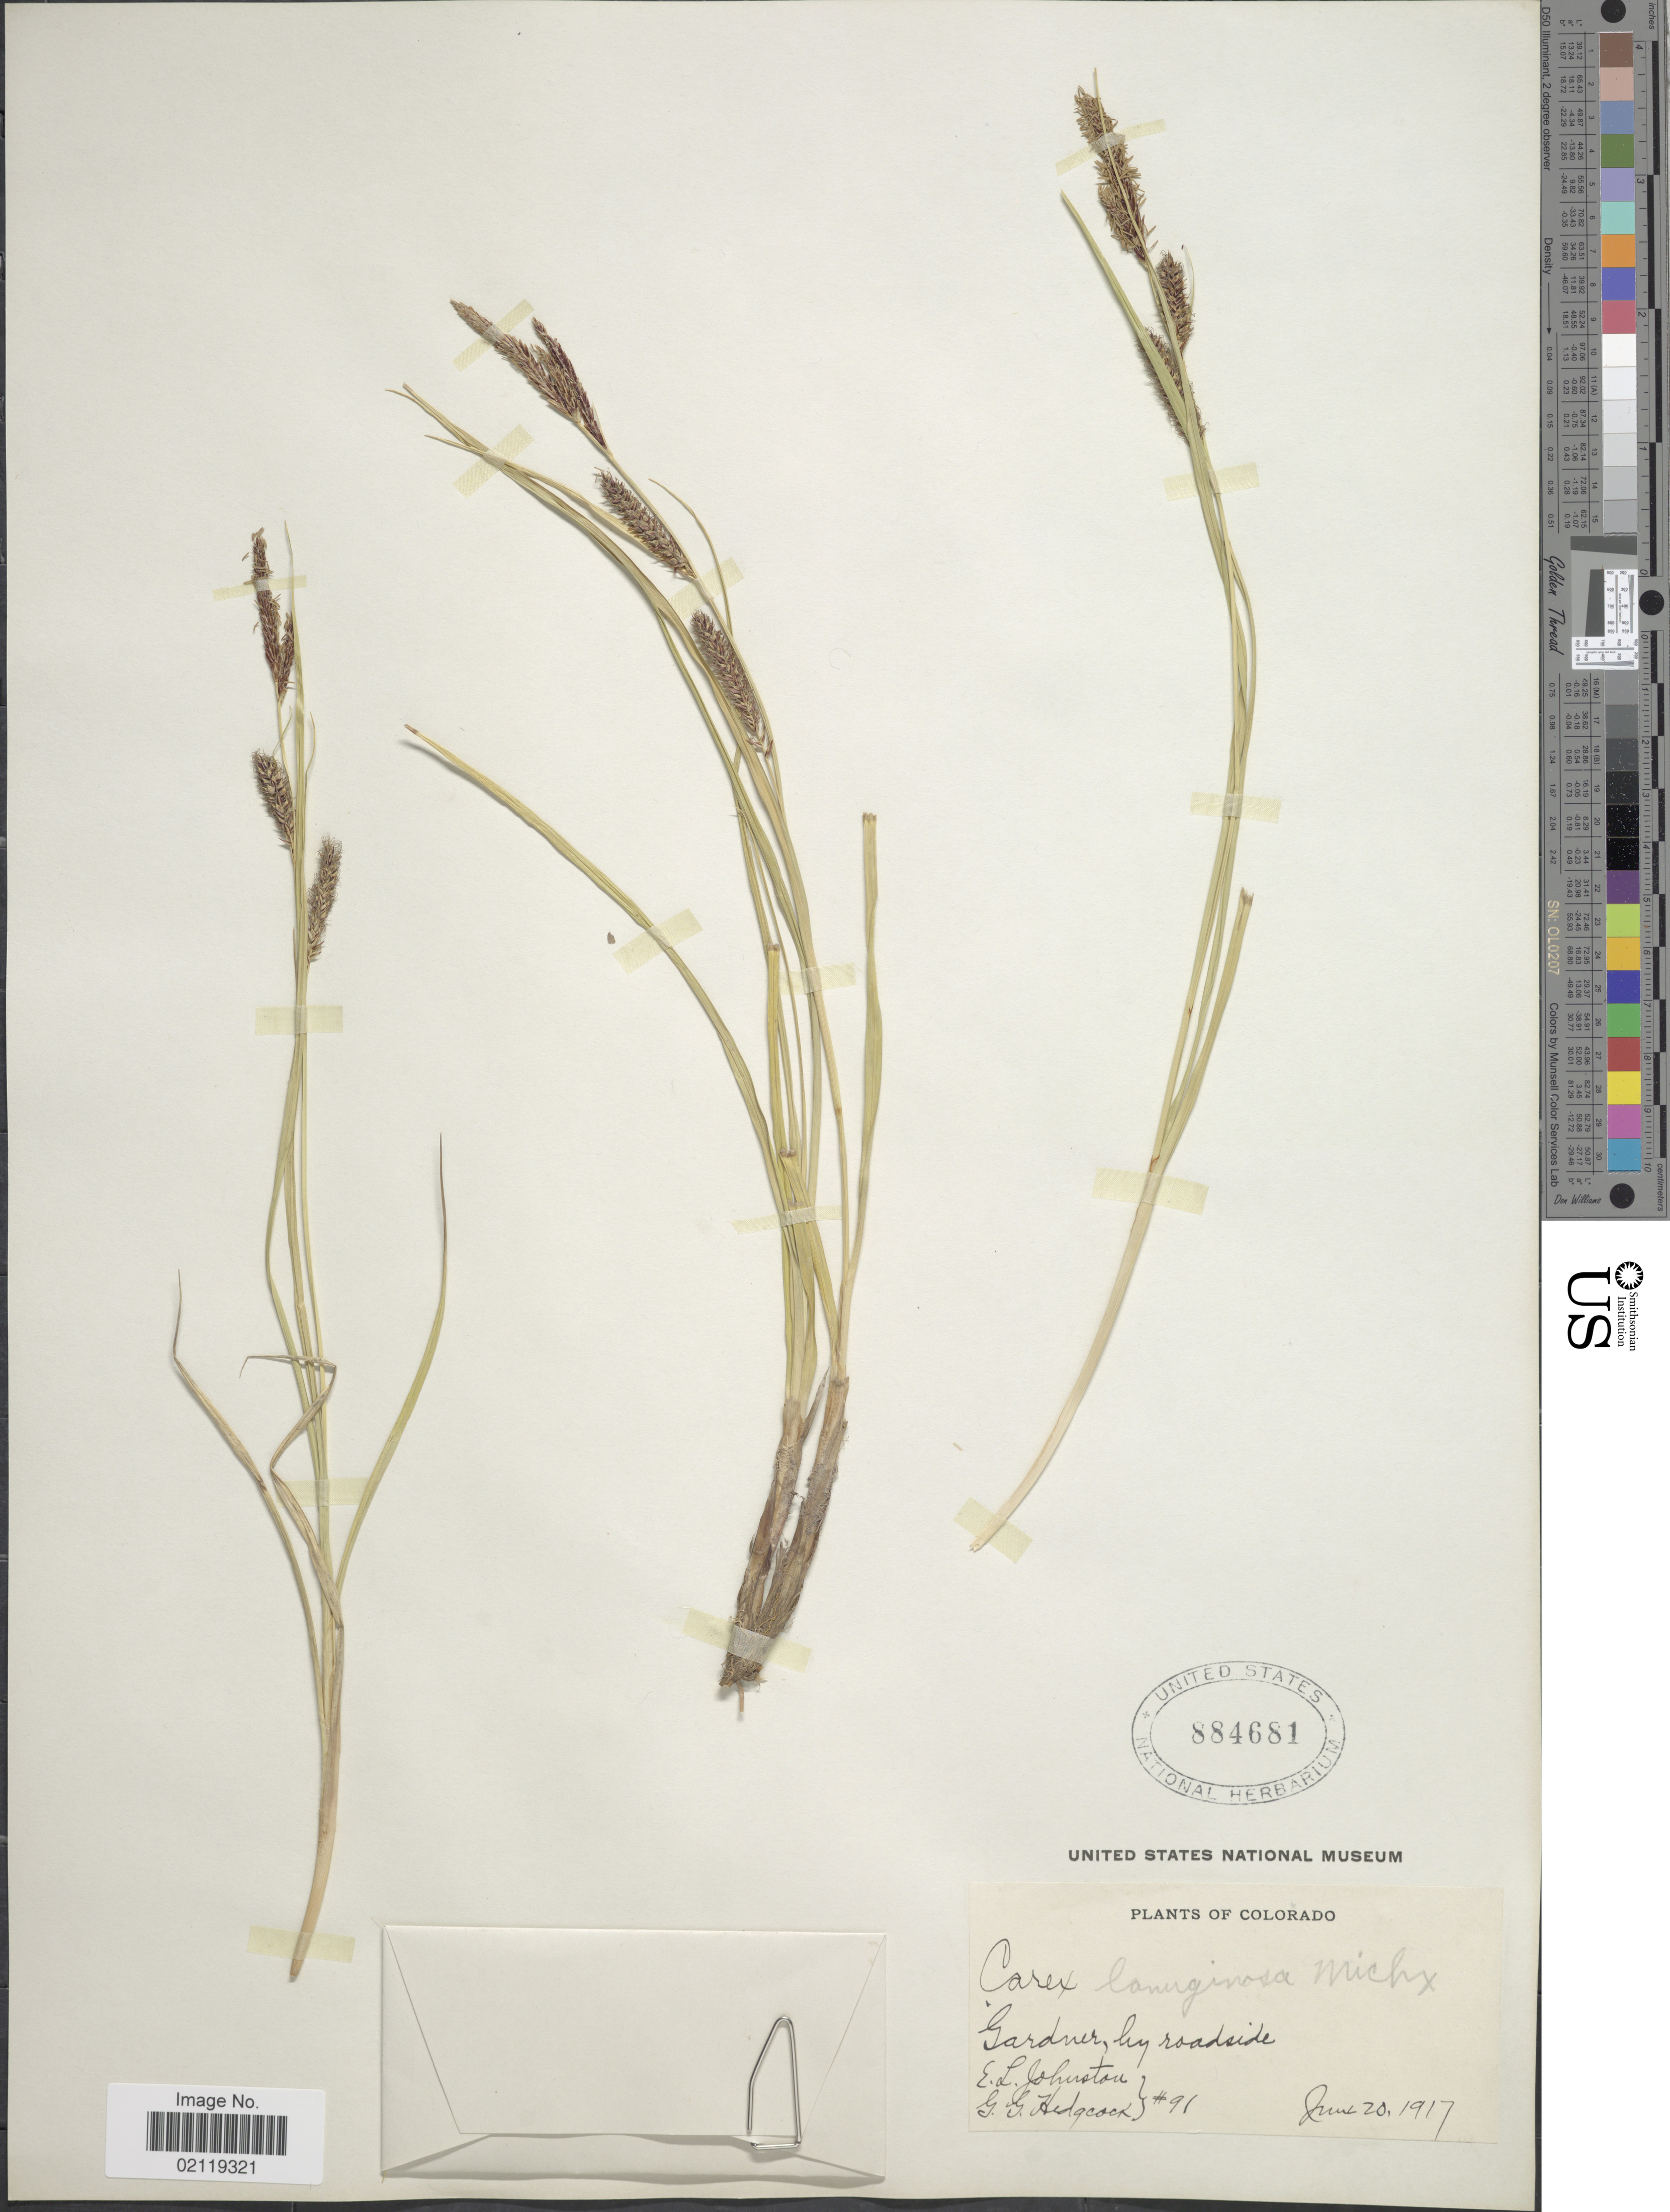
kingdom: Plantae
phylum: Tracheophyta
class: Liliopsida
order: Poales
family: Cyperaceae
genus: Carex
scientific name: Carex pellita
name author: Muhl. ex Willd.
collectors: E. L. Johnston & G. Hedgcock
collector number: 91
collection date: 1917-06-20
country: United States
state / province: Colorado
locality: Gardner, by roadside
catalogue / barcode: US 884681